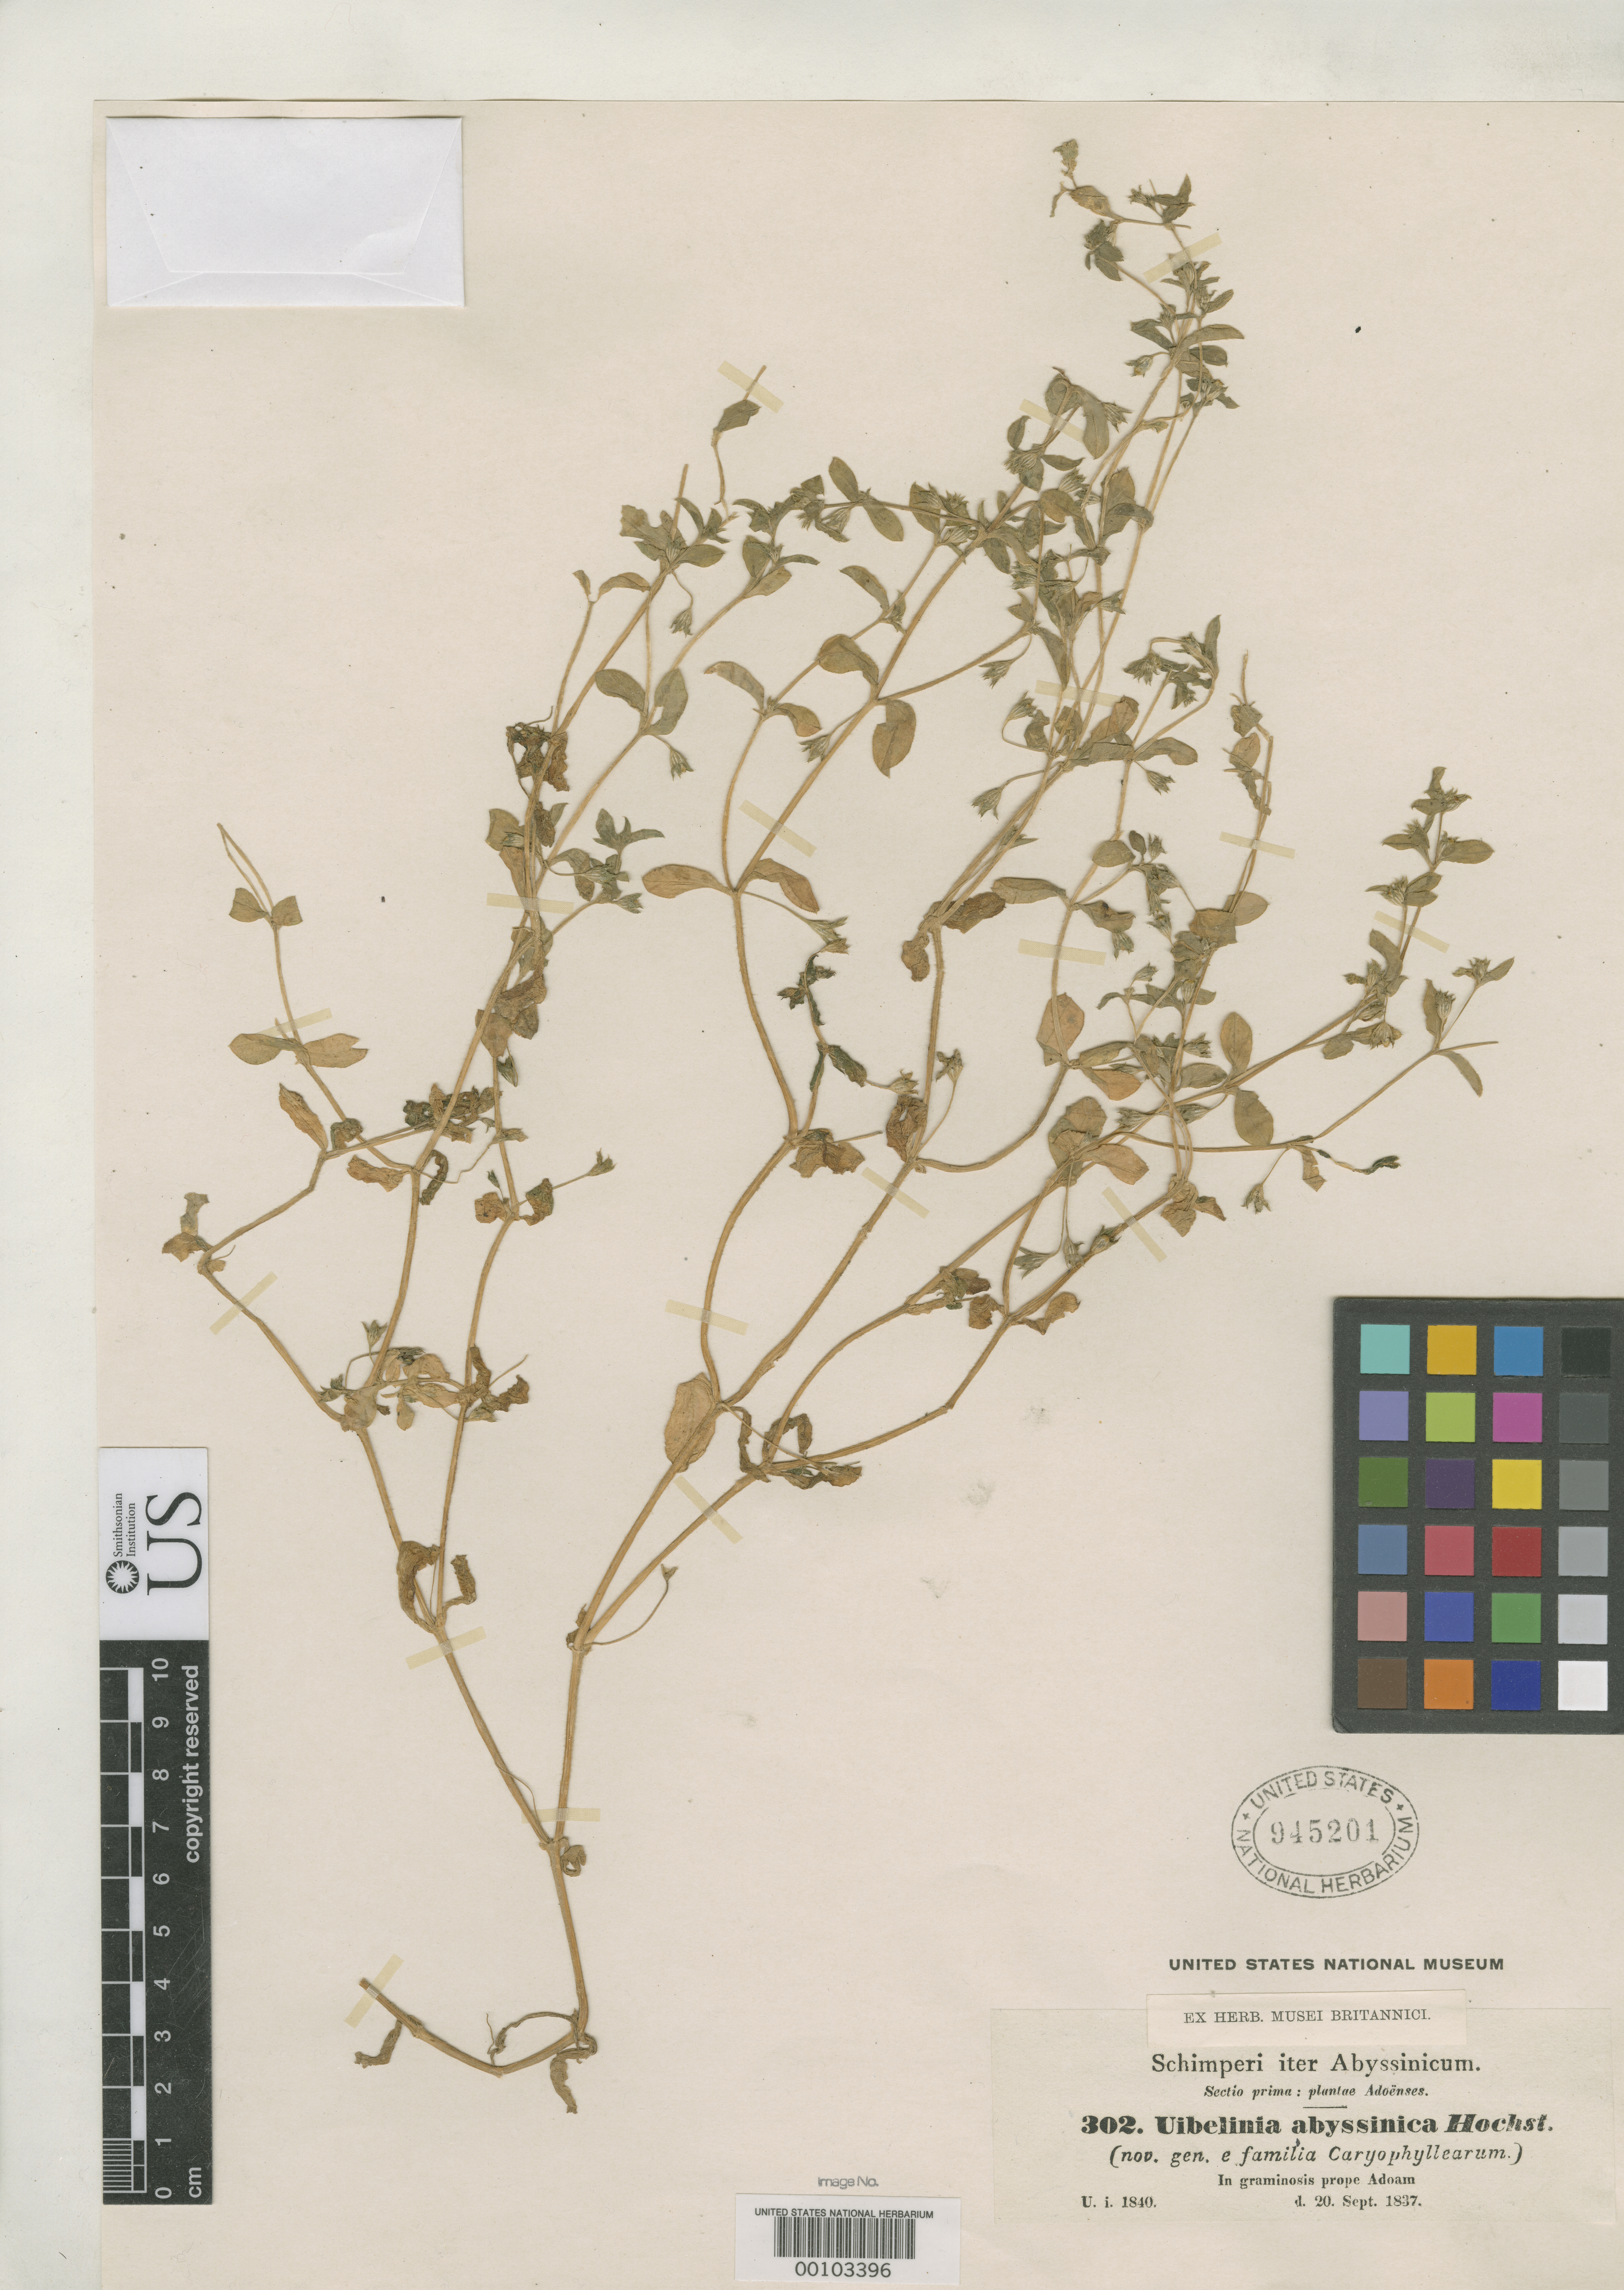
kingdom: Plantae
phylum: Tracheophyta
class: Magnoliopsida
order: Caryophyllales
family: Caryophyllaceae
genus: Uebelinia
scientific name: Uebelinia abyssinica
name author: Hochst.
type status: Isotype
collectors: G. W. Schimper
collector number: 302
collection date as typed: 20 Sep 1837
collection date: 1837-09-20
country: Ethiopia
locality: Near Adoam.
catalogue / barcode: US 945201